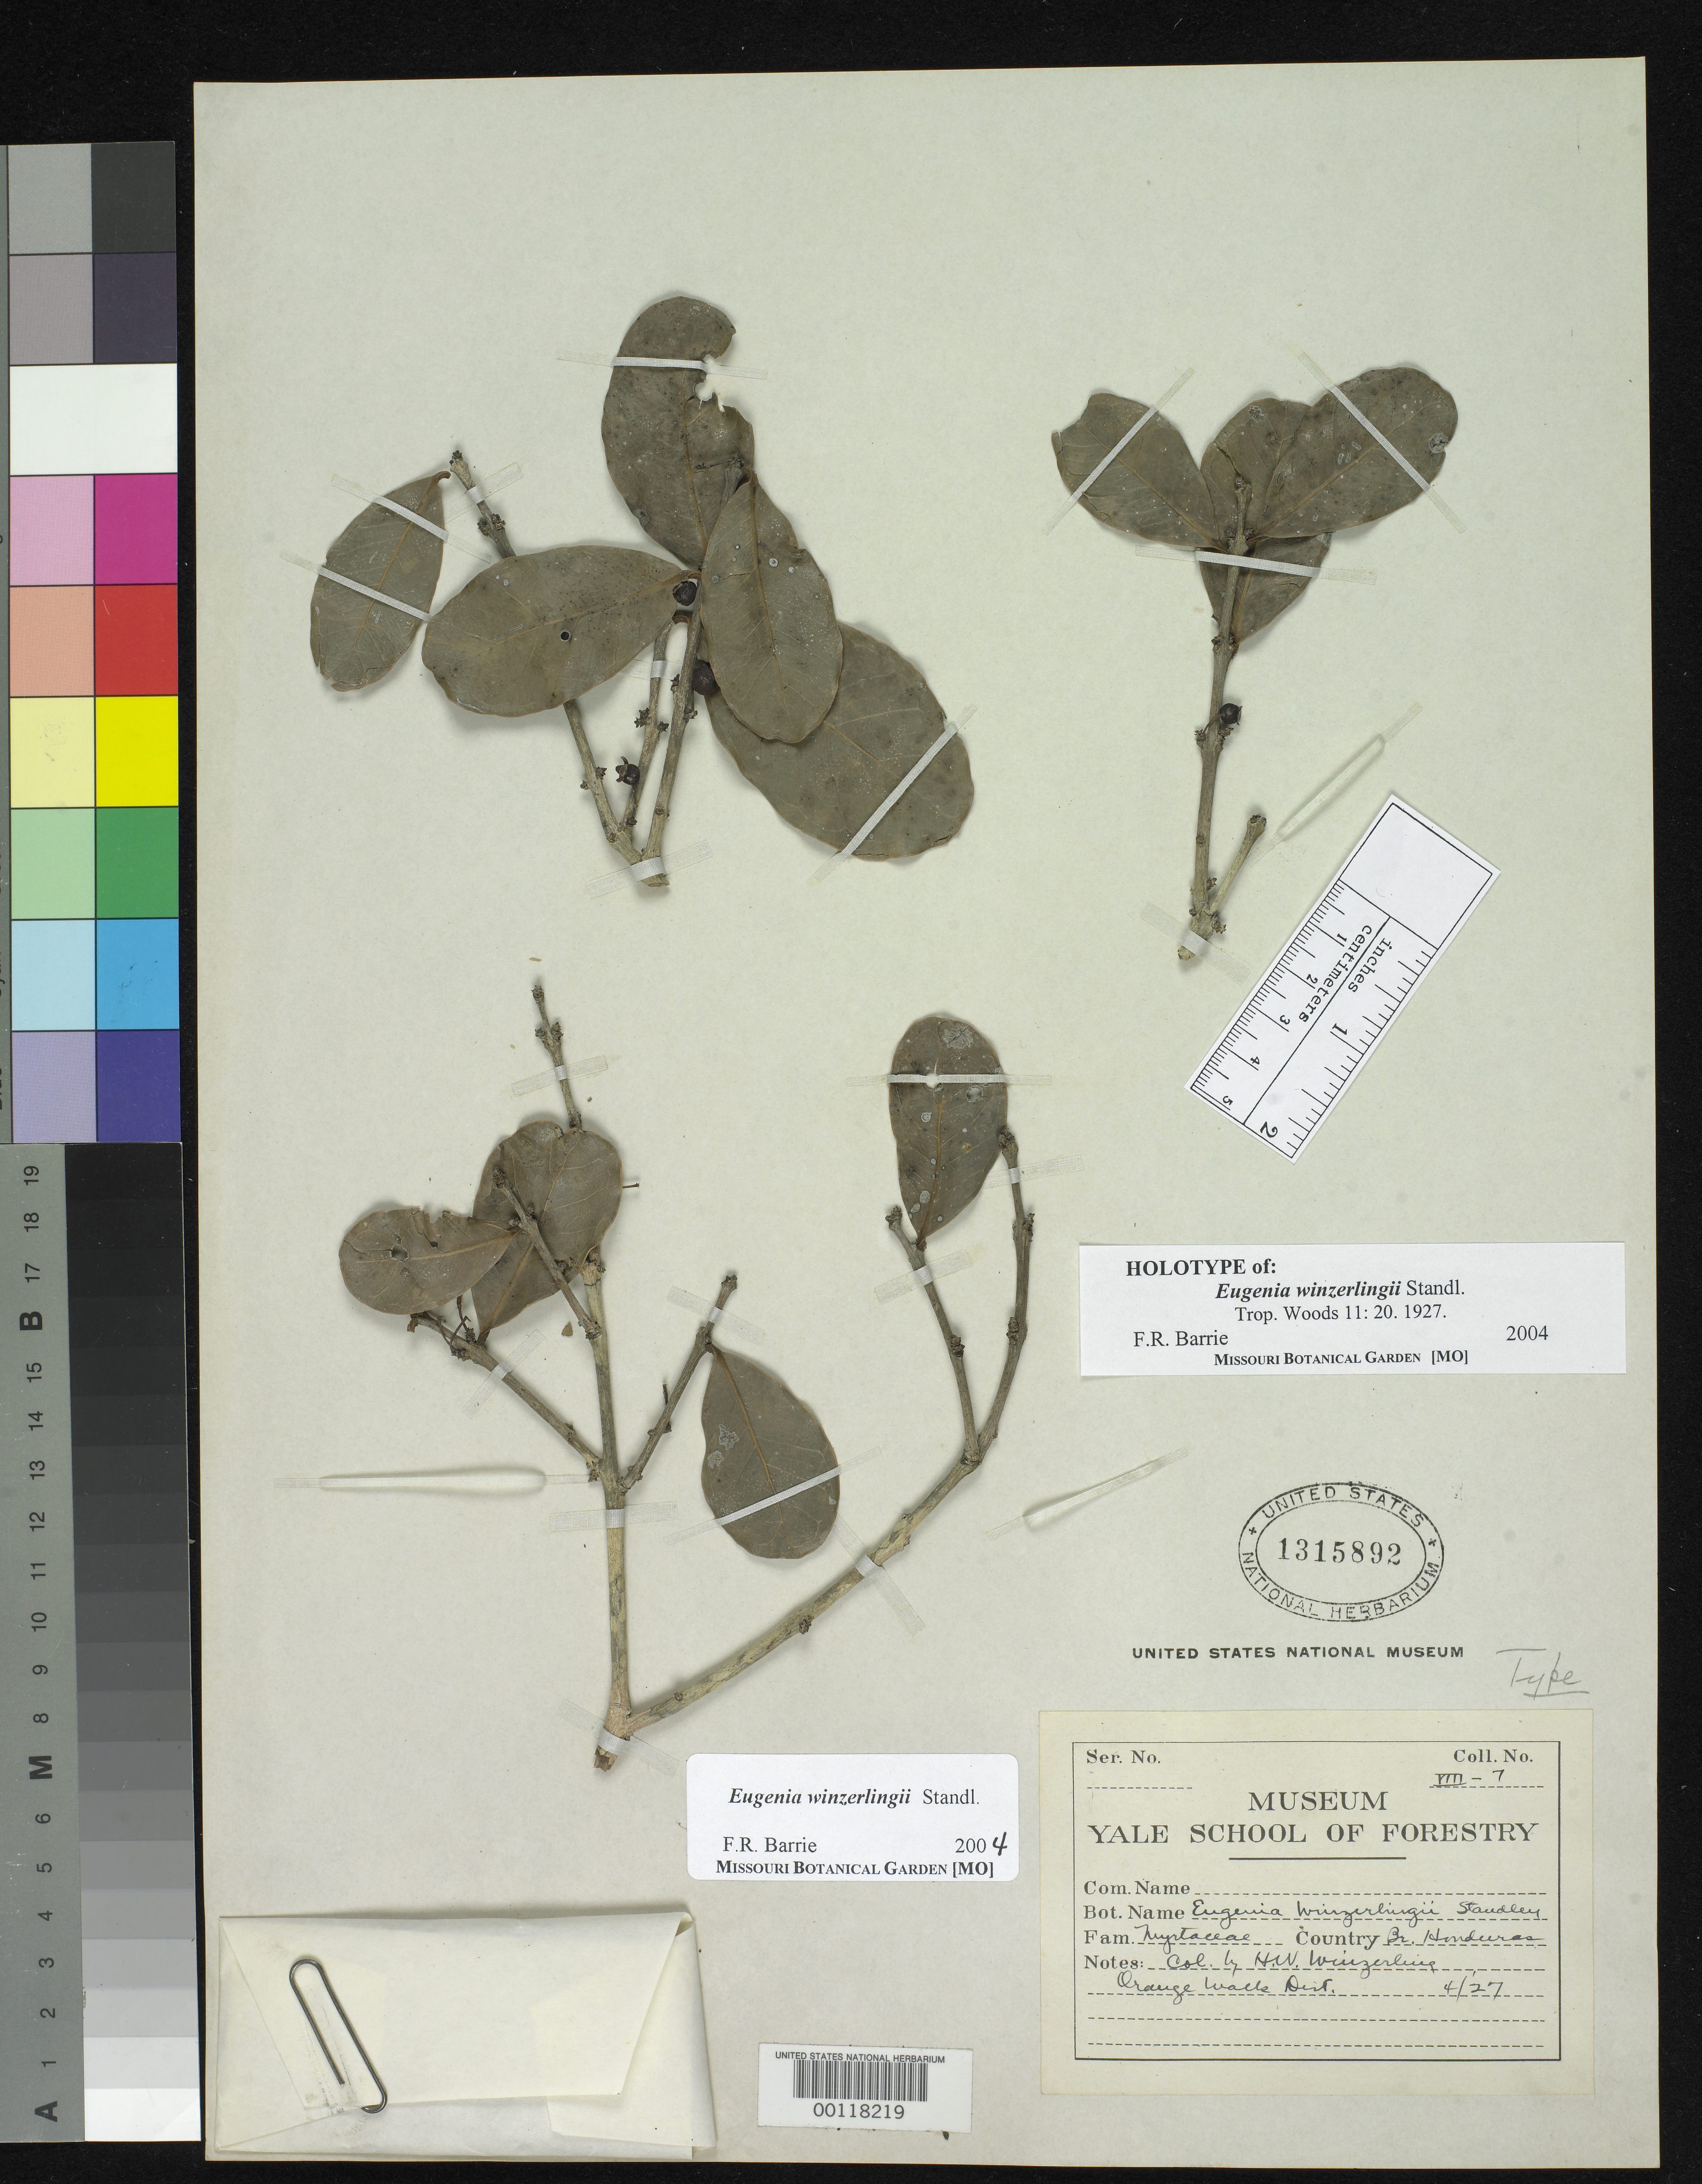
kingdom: Plantae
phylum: Tracheophyta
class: Magnoliopsida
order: Myrtales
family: Myrtaceae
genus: Eugenia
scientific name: Eugenia winzerlingii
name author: Standl.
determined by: Barrie, F. R.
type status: Holotype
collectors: H. Winzerling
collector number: VIII-7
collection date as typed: Apr 1927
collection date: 1927-04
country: Belize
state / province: Orange Walk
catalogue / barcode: US 1315892